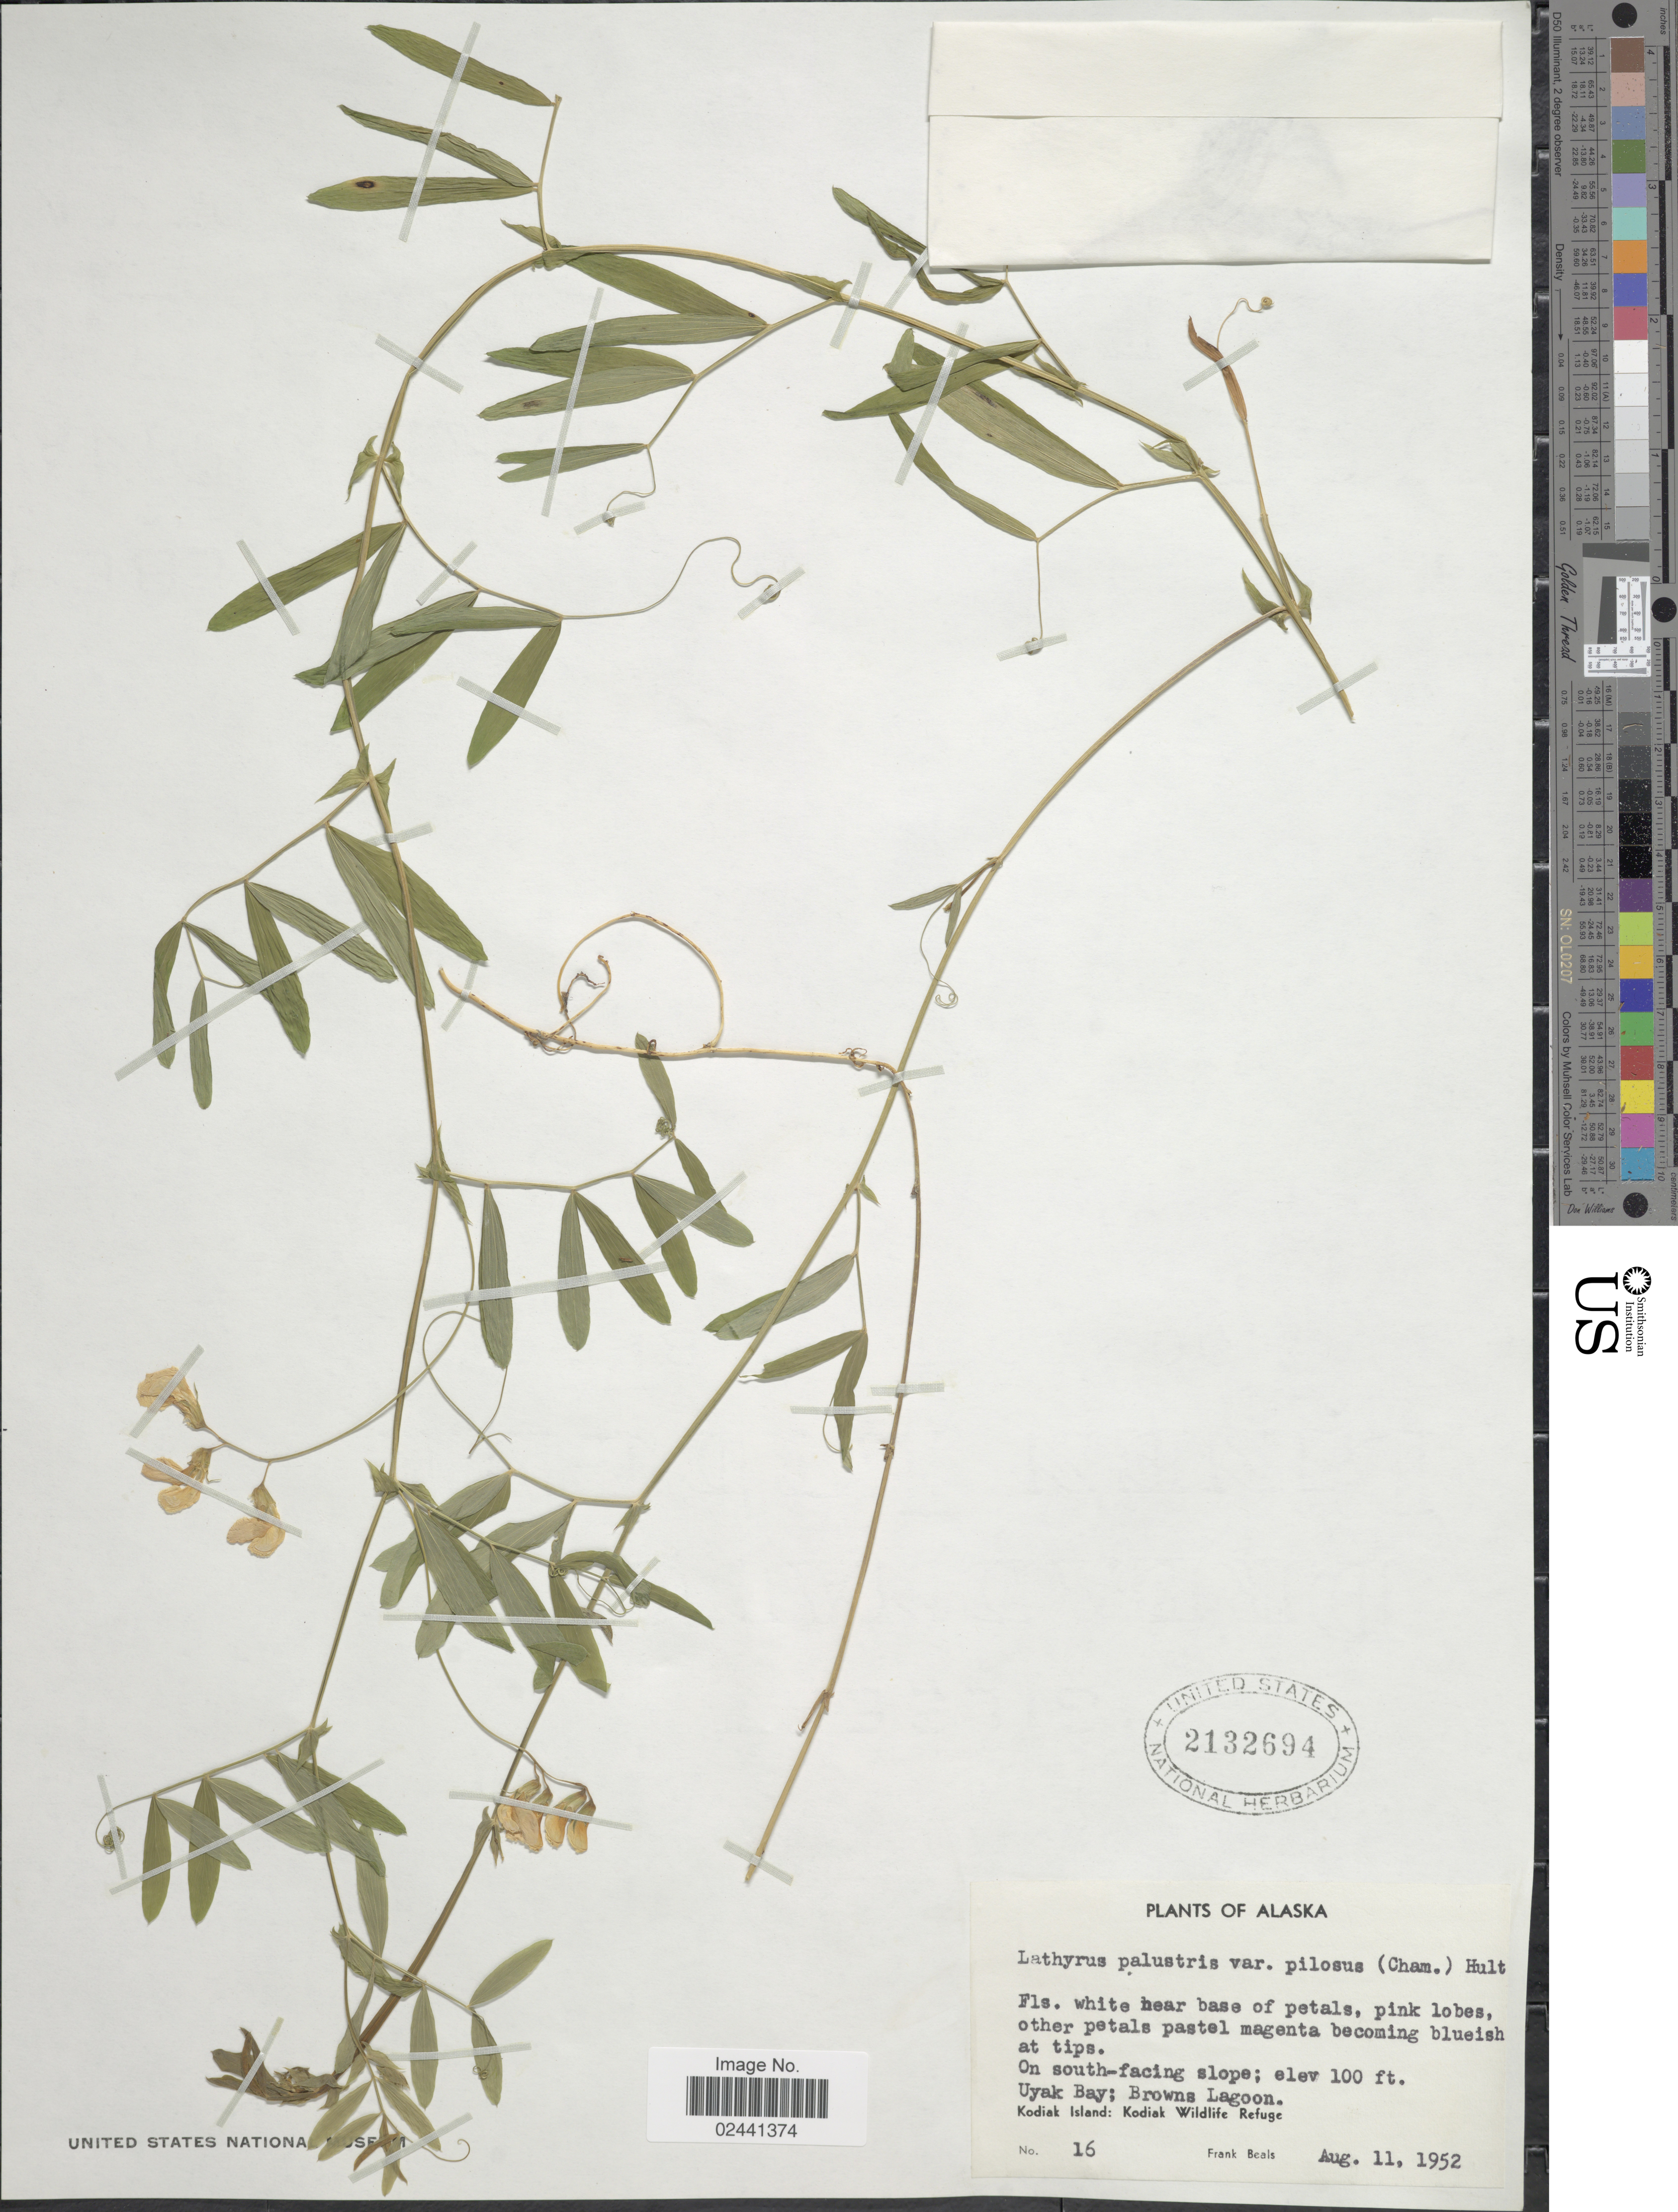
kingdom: Plantae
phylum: Tracheophyta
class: Magnoliopsida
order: Fabales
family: Fabaceae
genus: Lathyrus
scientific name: Lathyrus palustris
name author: L.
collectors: F. Beals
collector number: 16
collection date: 1952-08-11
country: United States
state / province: Alaska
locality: On south-facing slope; Uyak Bay; Browns Lagoon. Kodiak Island: Kodiak Wildlife Refuge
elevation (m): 30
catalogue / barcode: US 2132694